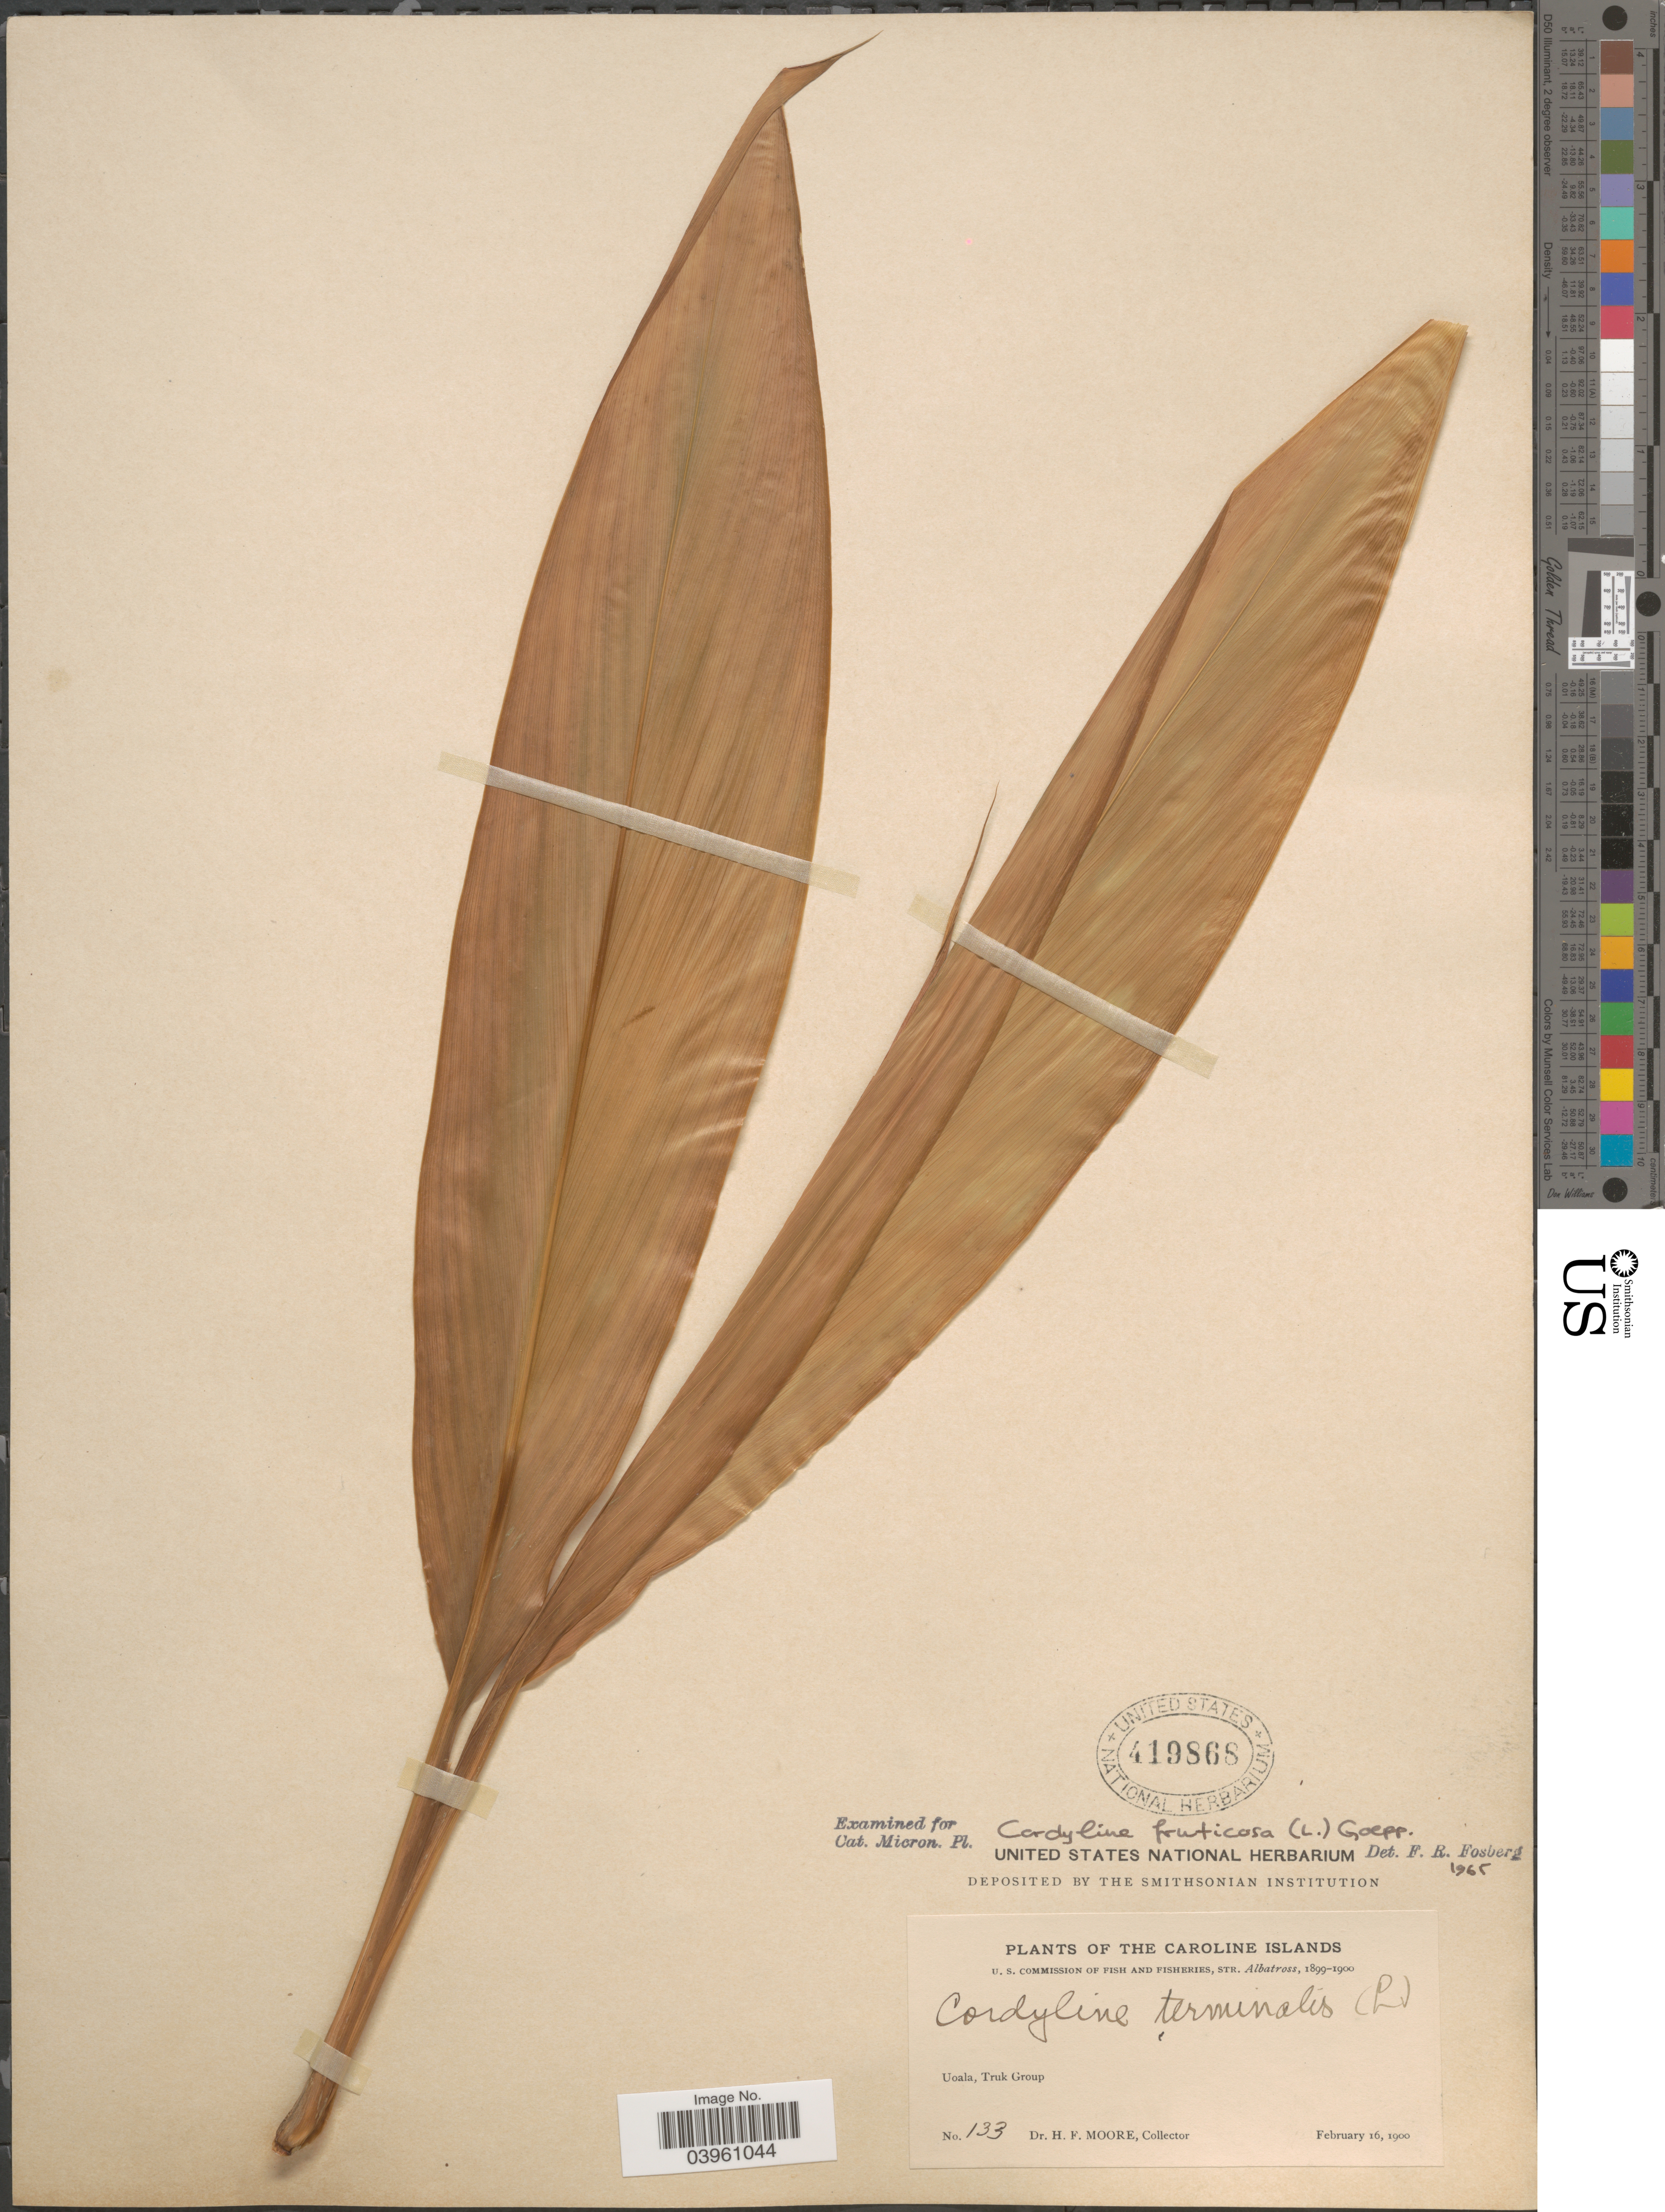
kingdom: Plantae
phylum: Tracheophyta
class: Liliopsida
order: Asparagales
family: Asparagaceae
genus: Cordyline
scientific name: Cordyline fruticosa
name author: (L.) A. Chev.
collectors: M. Takamatsu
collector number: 133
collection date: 1900-02-16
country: Micronesia, Federated States of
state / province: Truk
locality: The Caroline Islands. Uoala, Truk Group.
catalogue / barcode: US 419868